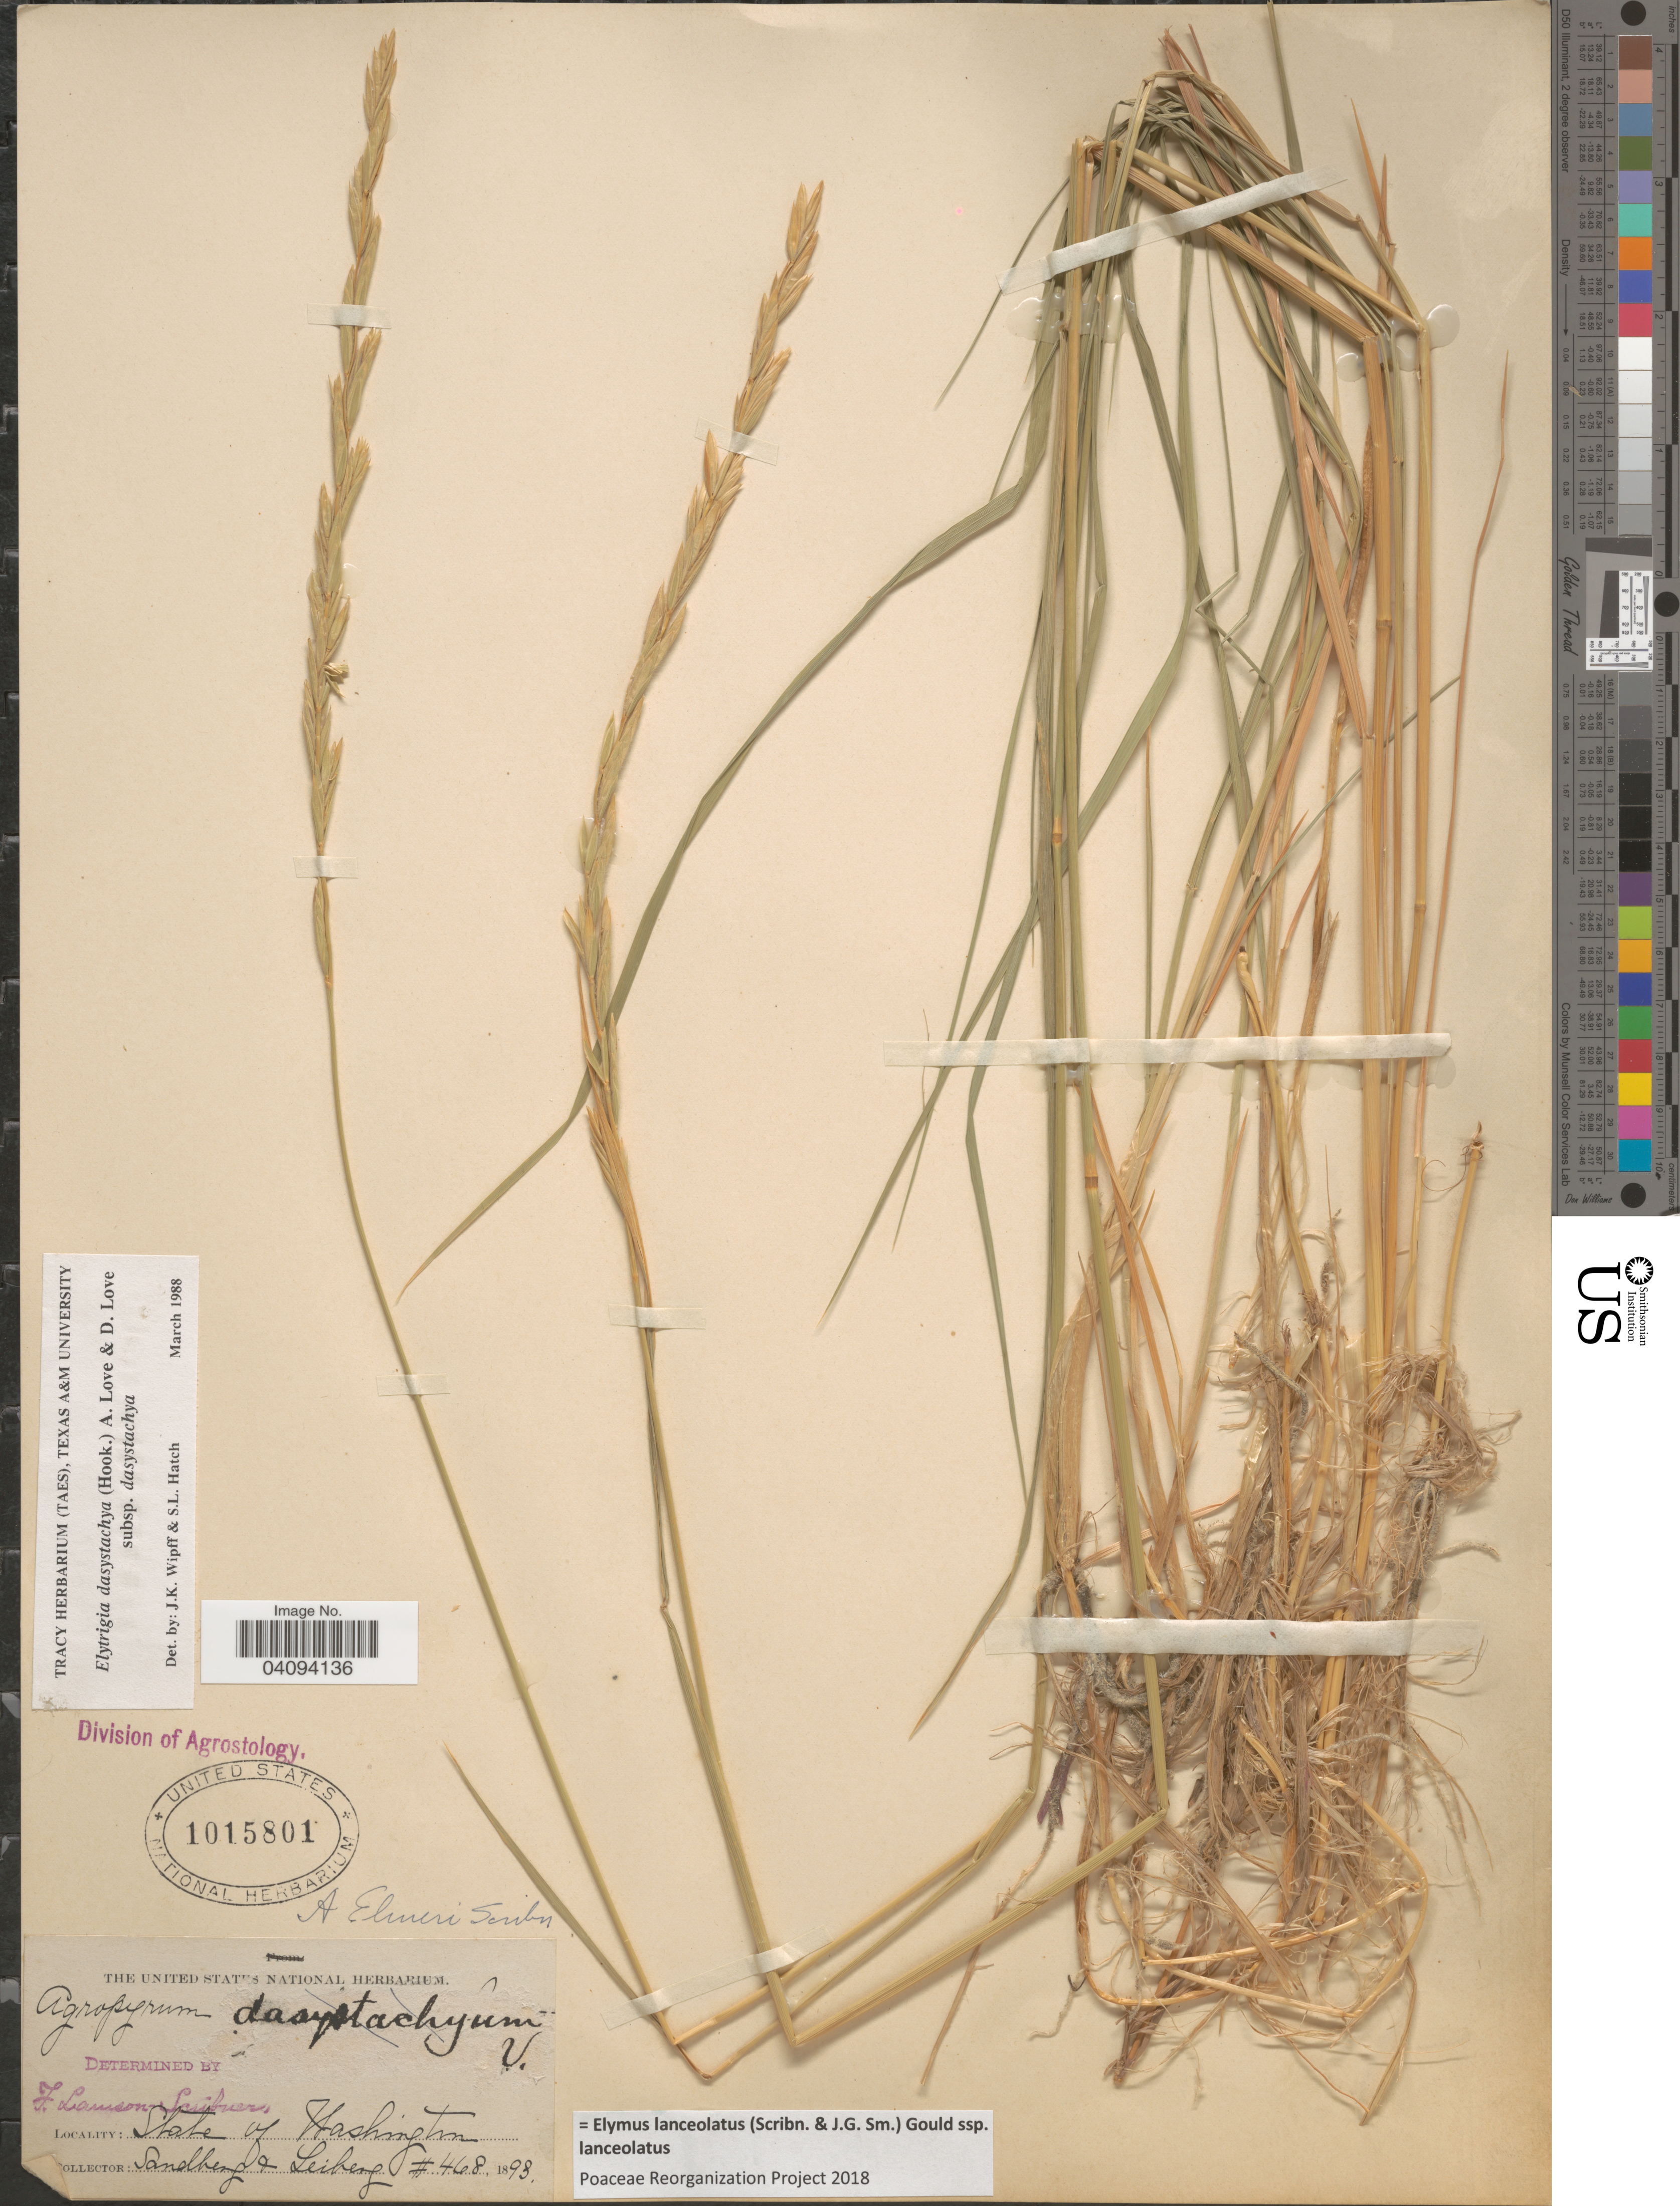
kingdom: Plantae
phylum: Tracheophyta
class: Liliopsida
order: Poales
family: Poaceae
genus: Elymus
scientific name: Elymus lanceolatus subsp. lanceolatus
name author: (Scribn. & J.G. Sm.) Gould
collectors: Sandberg & -. Leiberg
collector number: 468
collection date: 1893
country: United States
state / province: Washington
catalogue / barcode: US 1015801